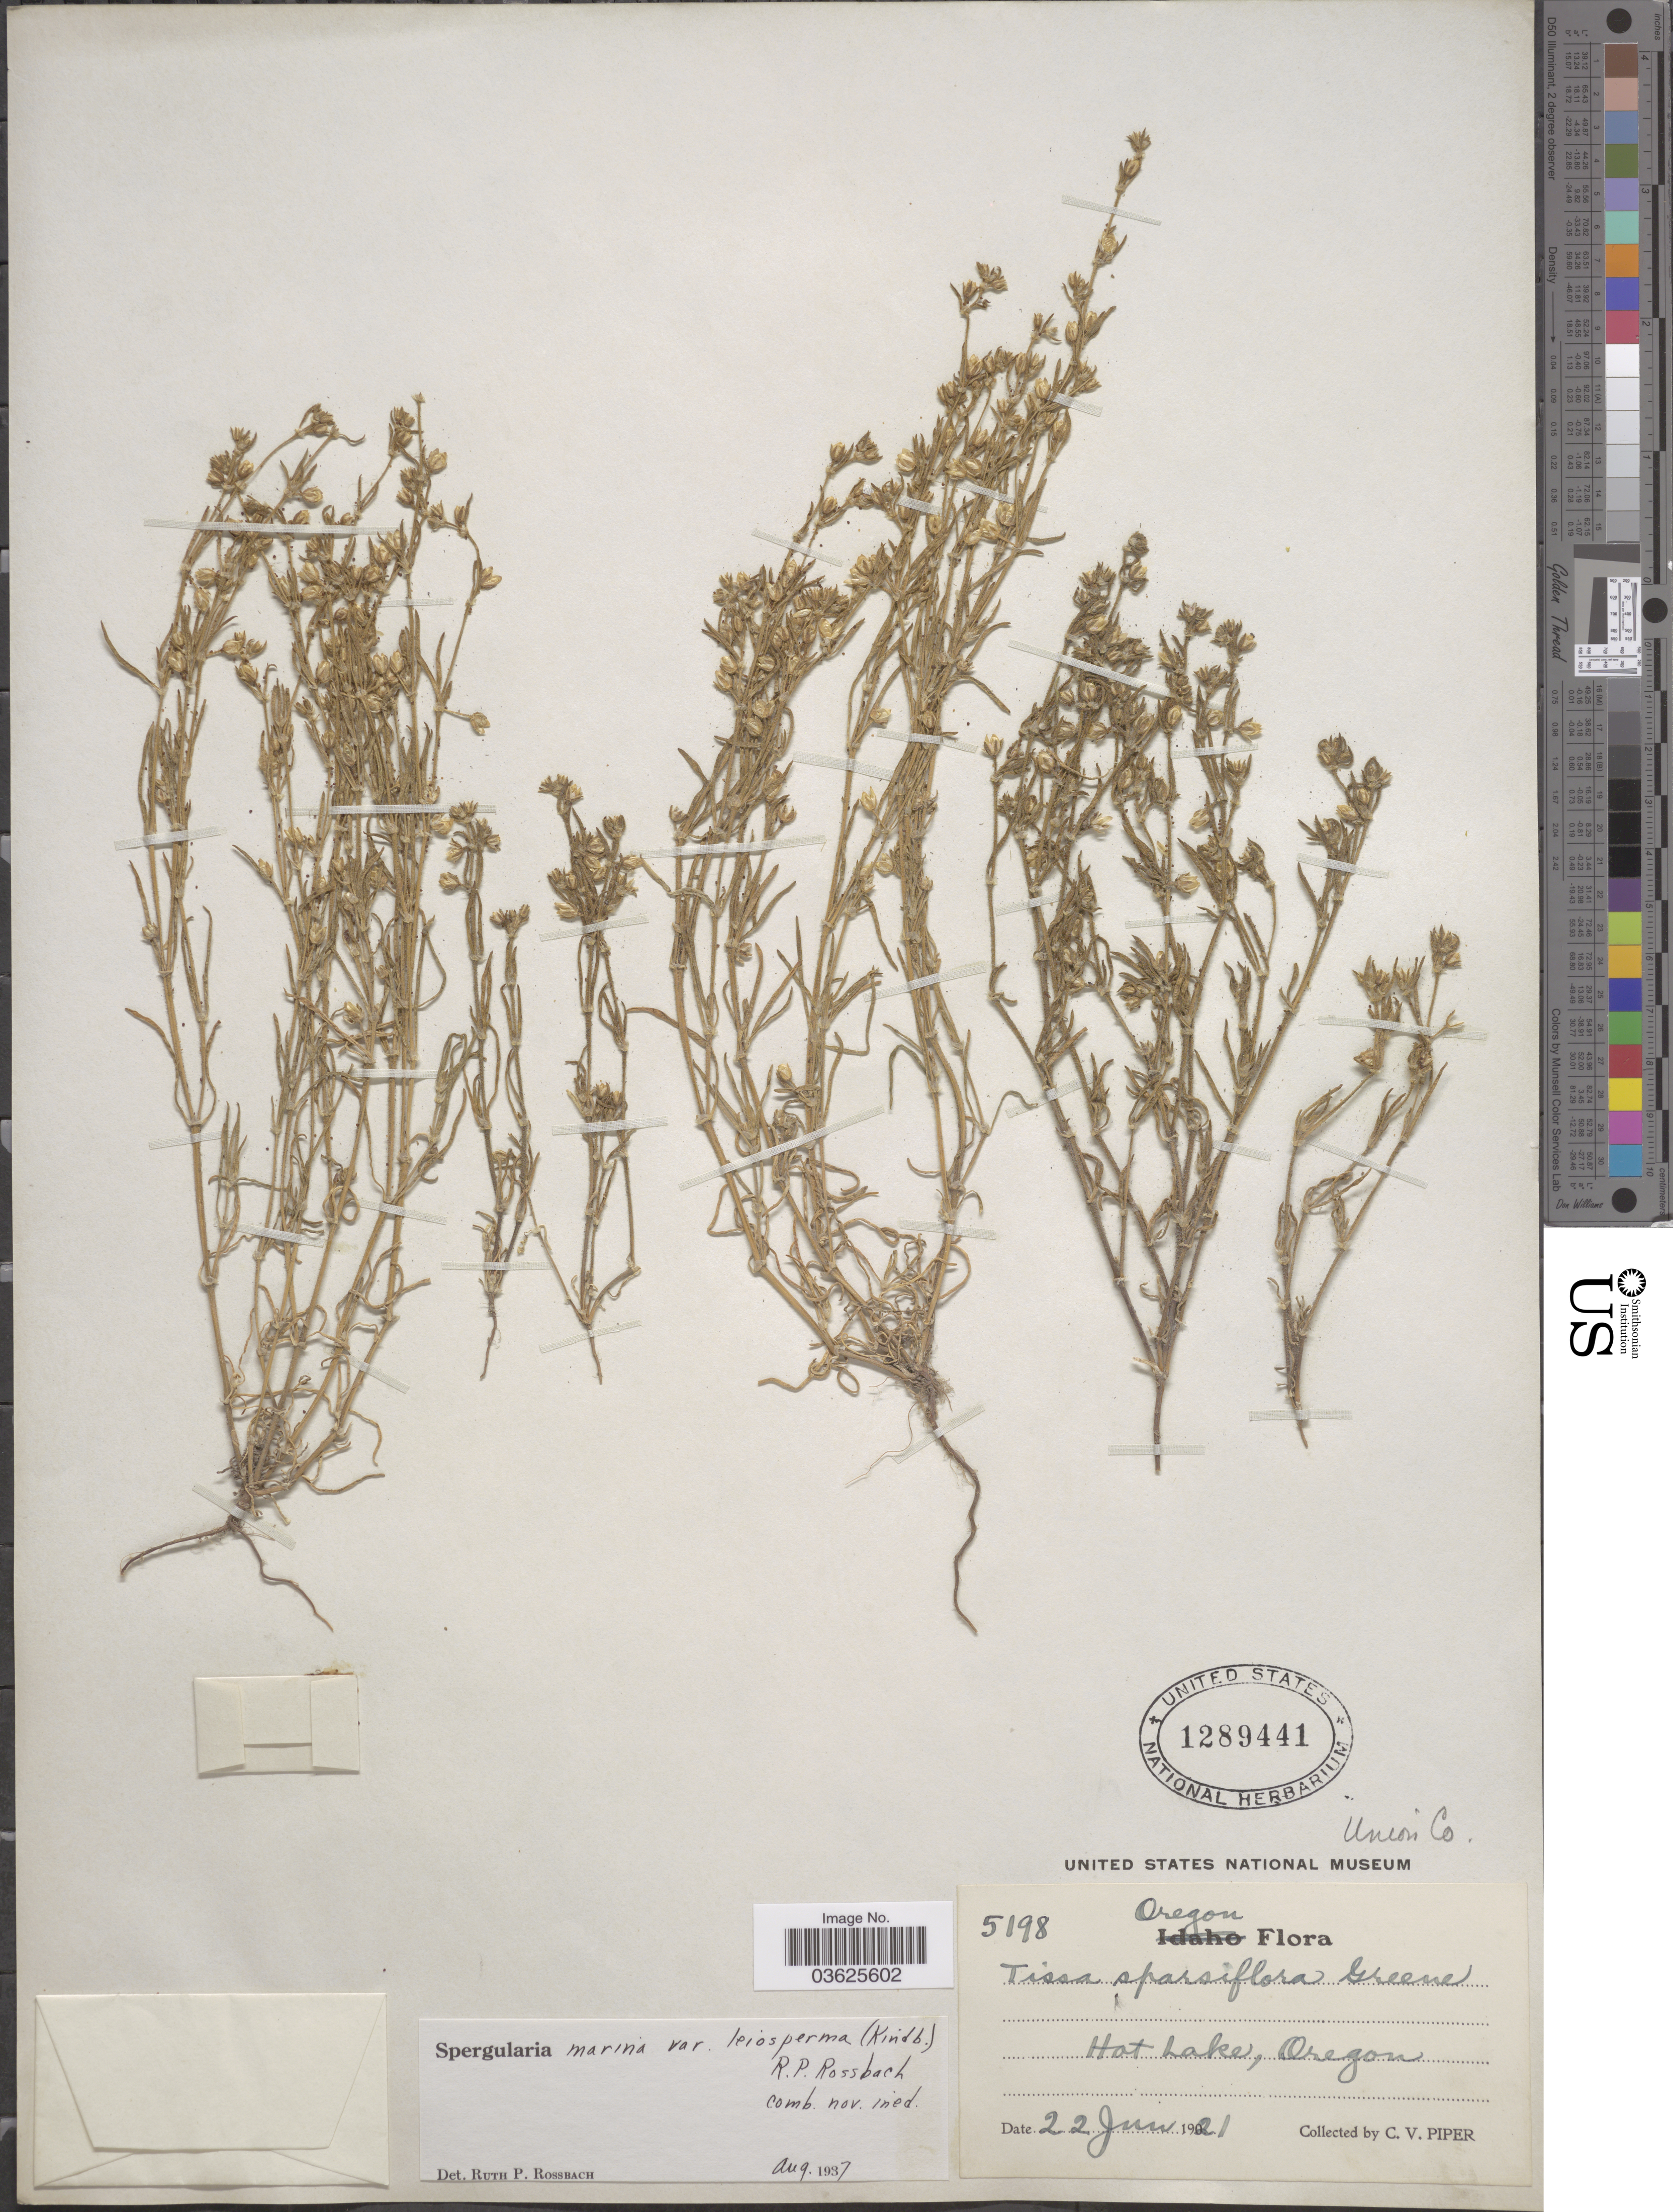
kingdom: Plantae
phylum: Tracheophyta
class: Magnoliopsida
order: Caryophyllales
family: Caryophyllaceae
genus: Spergularia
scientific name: Spergularia marina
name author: (L.) Griseb.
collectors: C. V. Piper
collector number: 5198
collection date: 1921-06-22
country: United States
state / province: Oregon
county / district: Union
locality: Union Co. Hot Lake.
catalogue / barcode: US 1289441